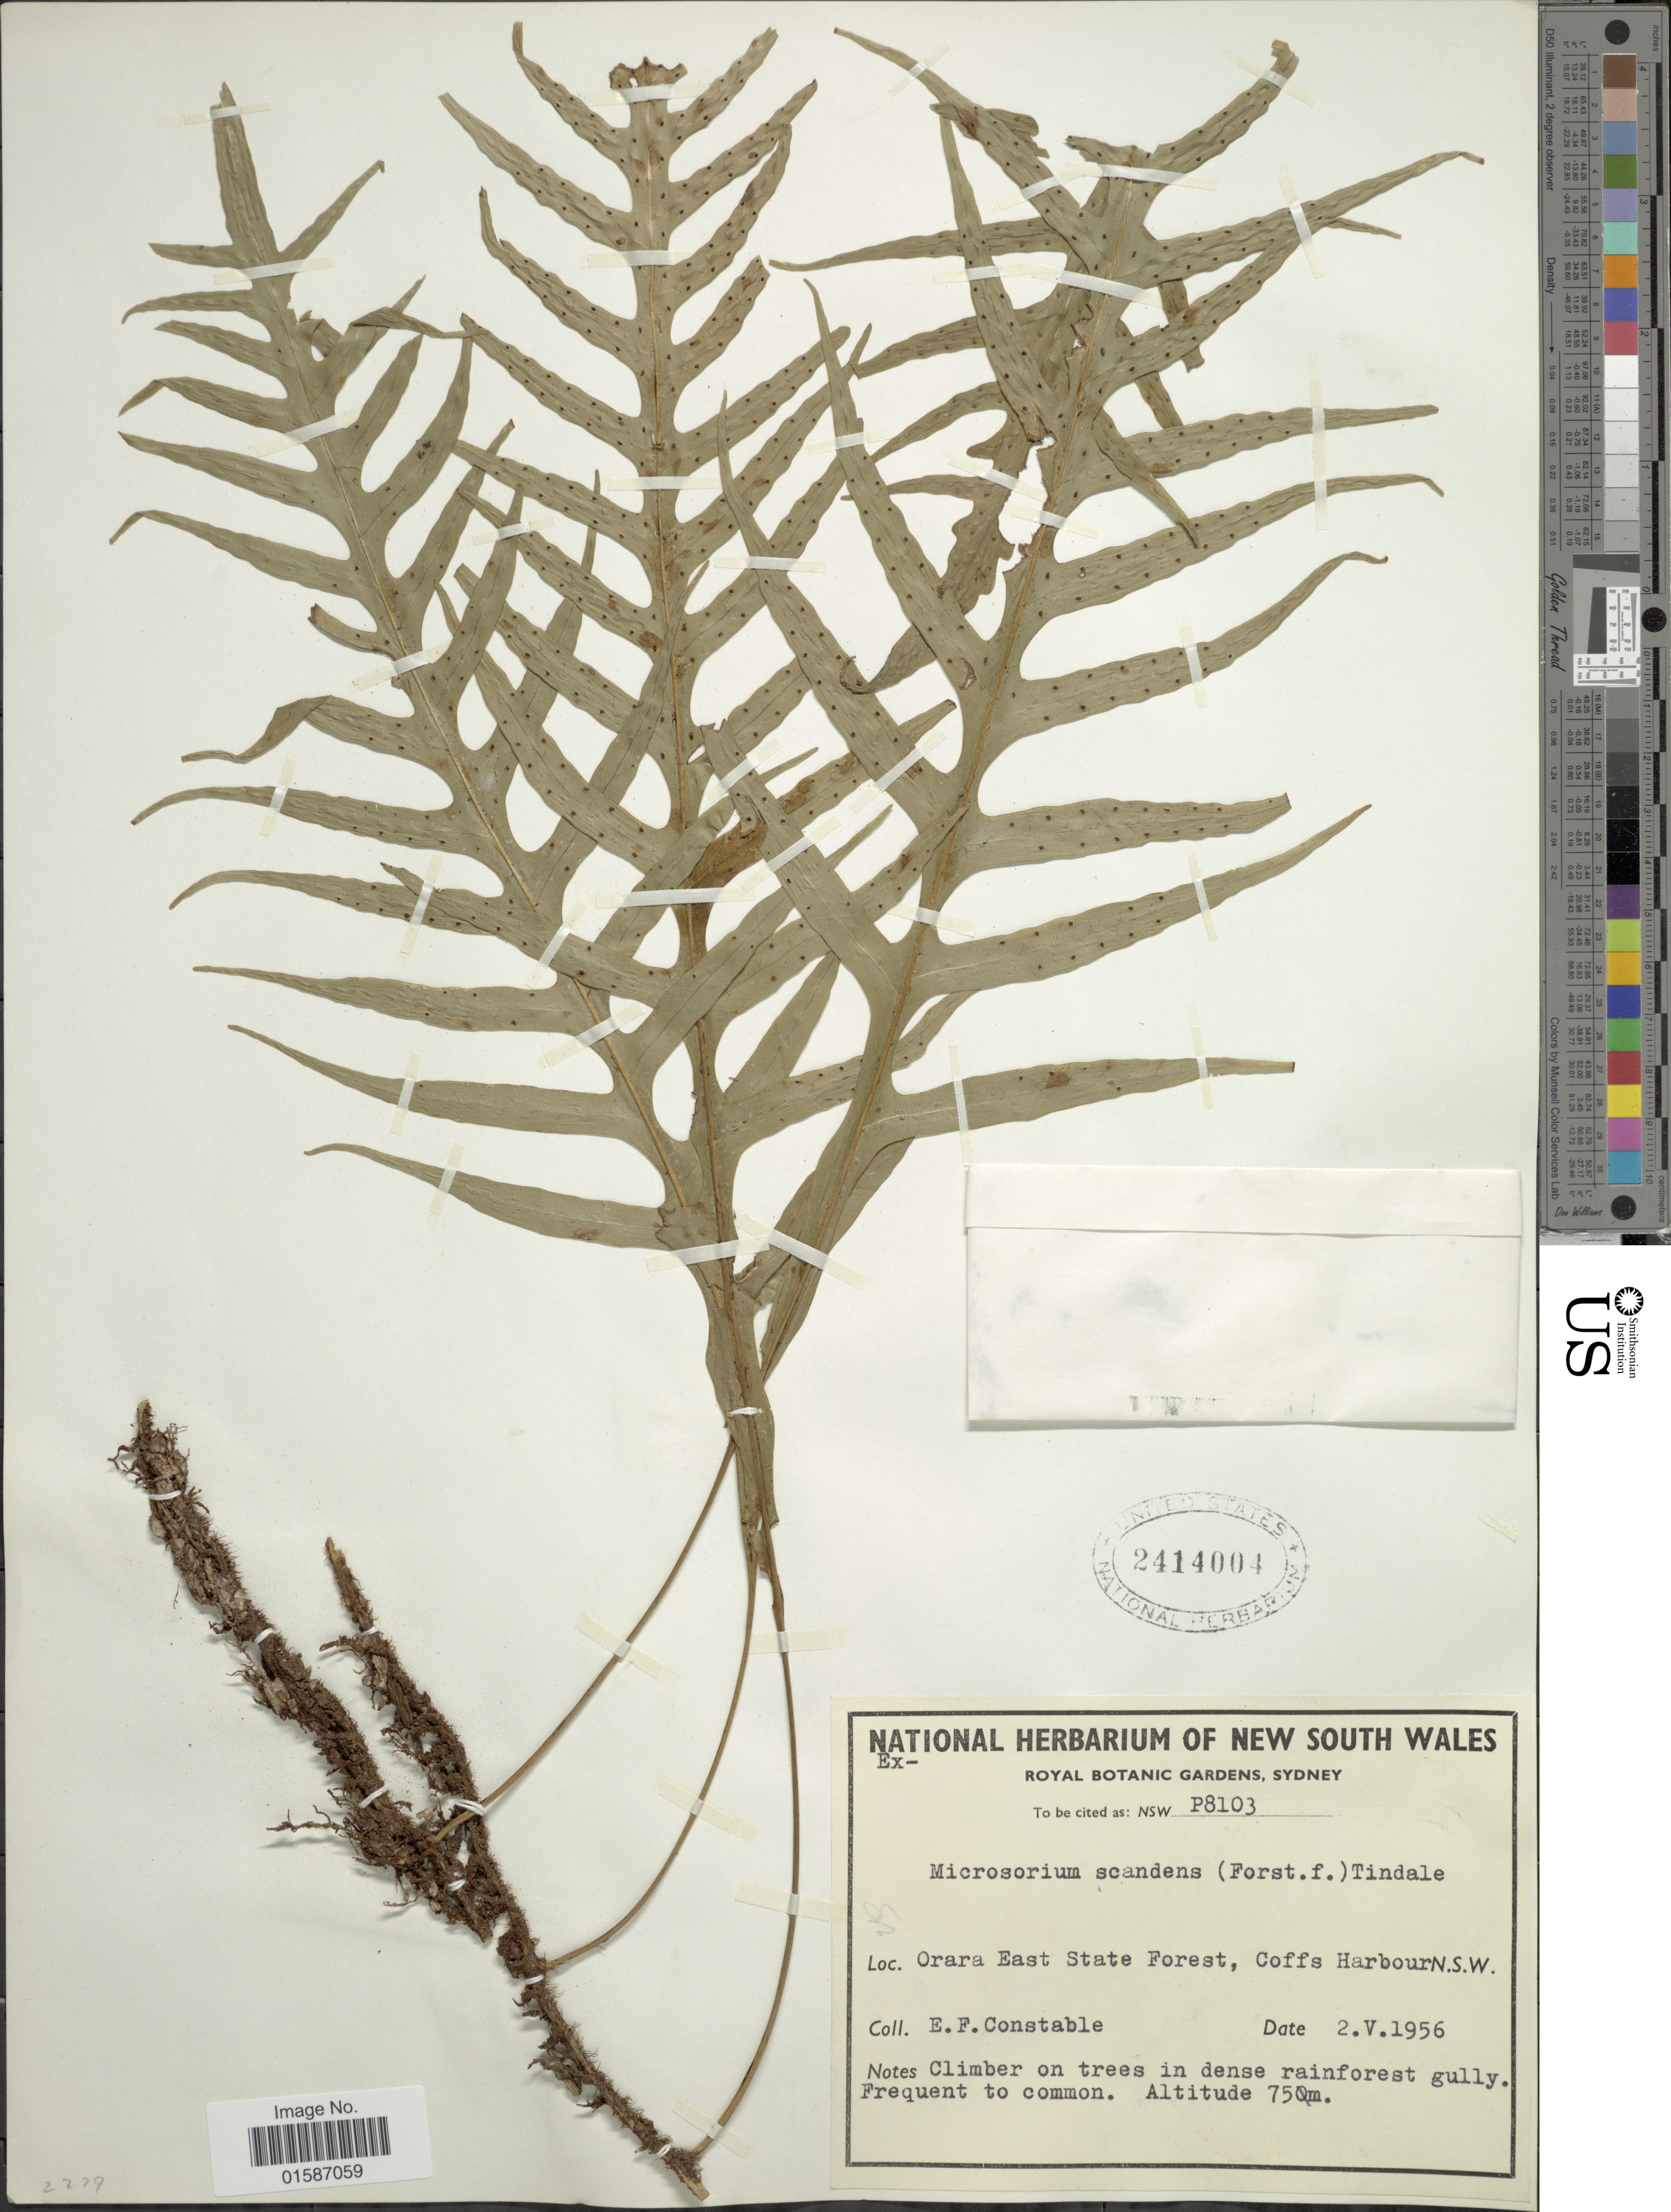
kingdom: Plantae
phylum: Tracheophyta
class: Polypodiopsida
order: Polypodiales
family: Polypodiaceae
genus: Microsorum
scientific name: Microsorum scandens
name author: Tindale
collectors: E. F. Constable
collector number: P8103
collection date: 1956-05-02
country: Australia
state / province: New South Wales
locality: Orara East State Forest, Coffs Harbour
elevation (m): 75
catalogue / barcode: US 2414004